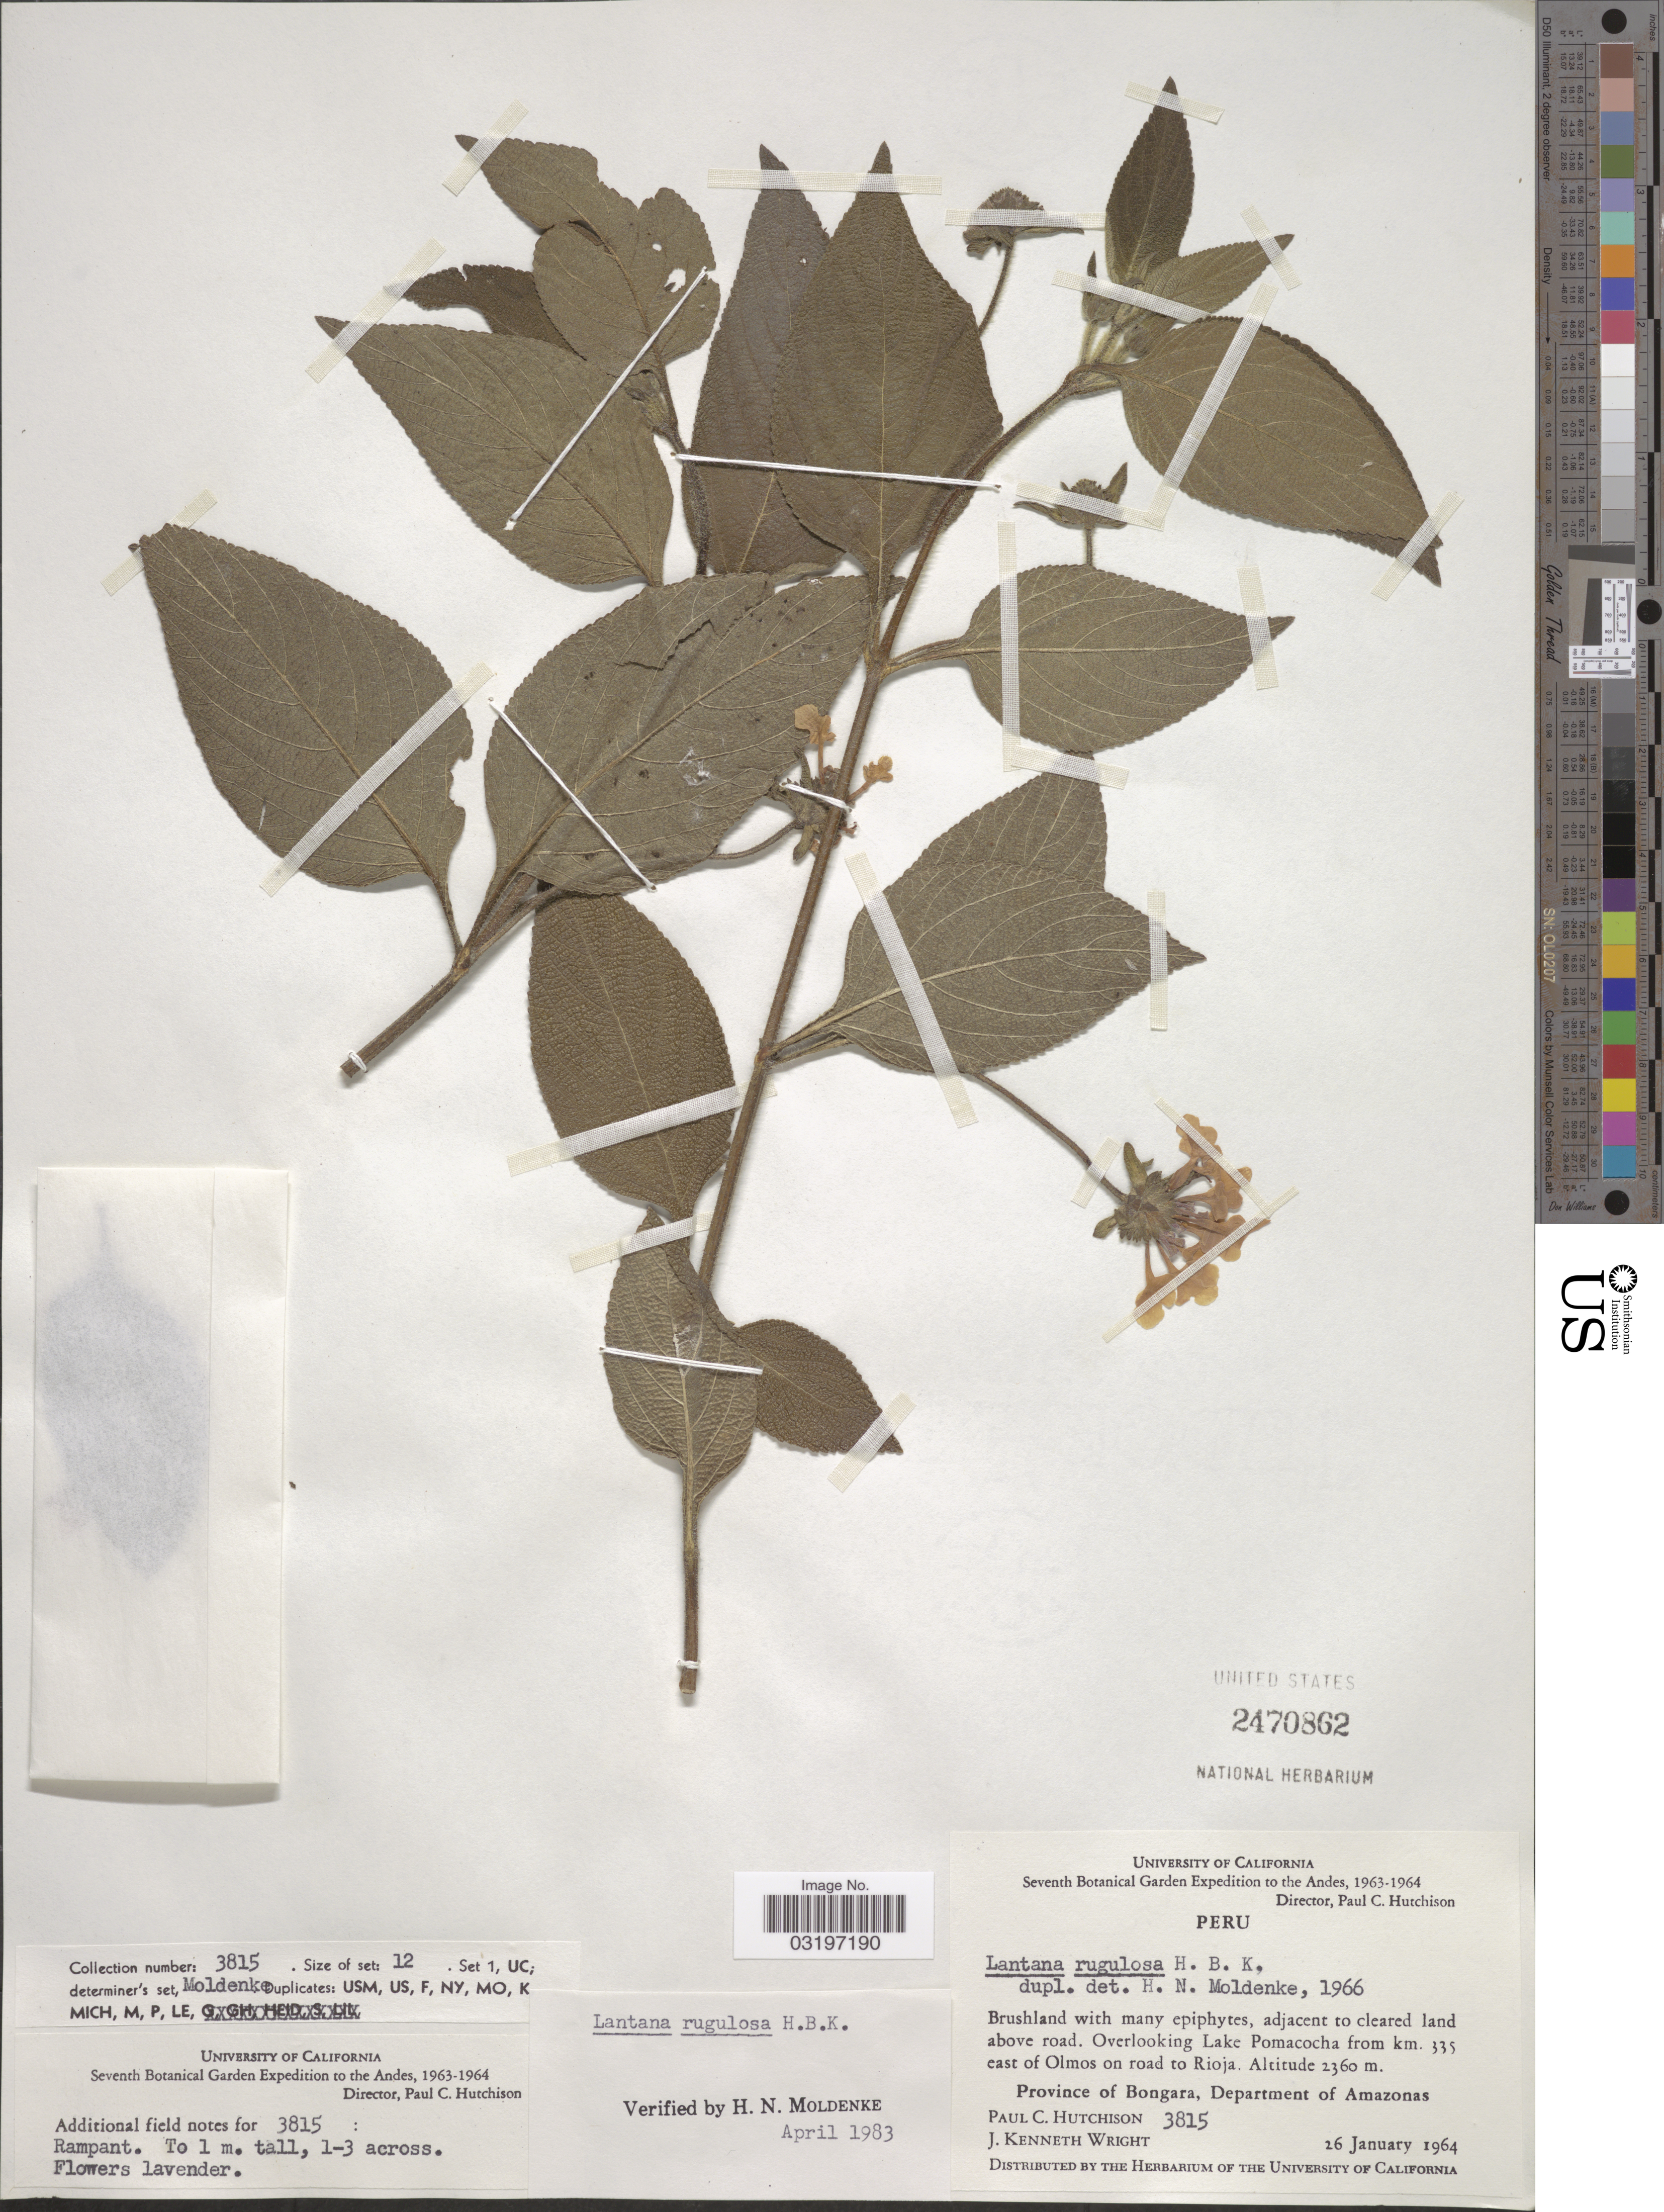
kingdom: Plantae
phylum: Tracheophyta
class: Magnoliopsida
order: Lamiales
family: Verbenaceae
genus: Lantana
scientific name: Lantana rugulosa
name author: Kunth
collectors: P. C. Hutchison & J. K. Wright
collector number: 3815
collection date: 1964-01-26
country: Peru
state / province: Amazonas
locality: Overlooking Lake Pomacocha from km. 335 east of Olmos on road to Rioja. Province of Bongara, Department of Amazonas.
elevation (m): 2360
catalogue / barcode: US 2470862